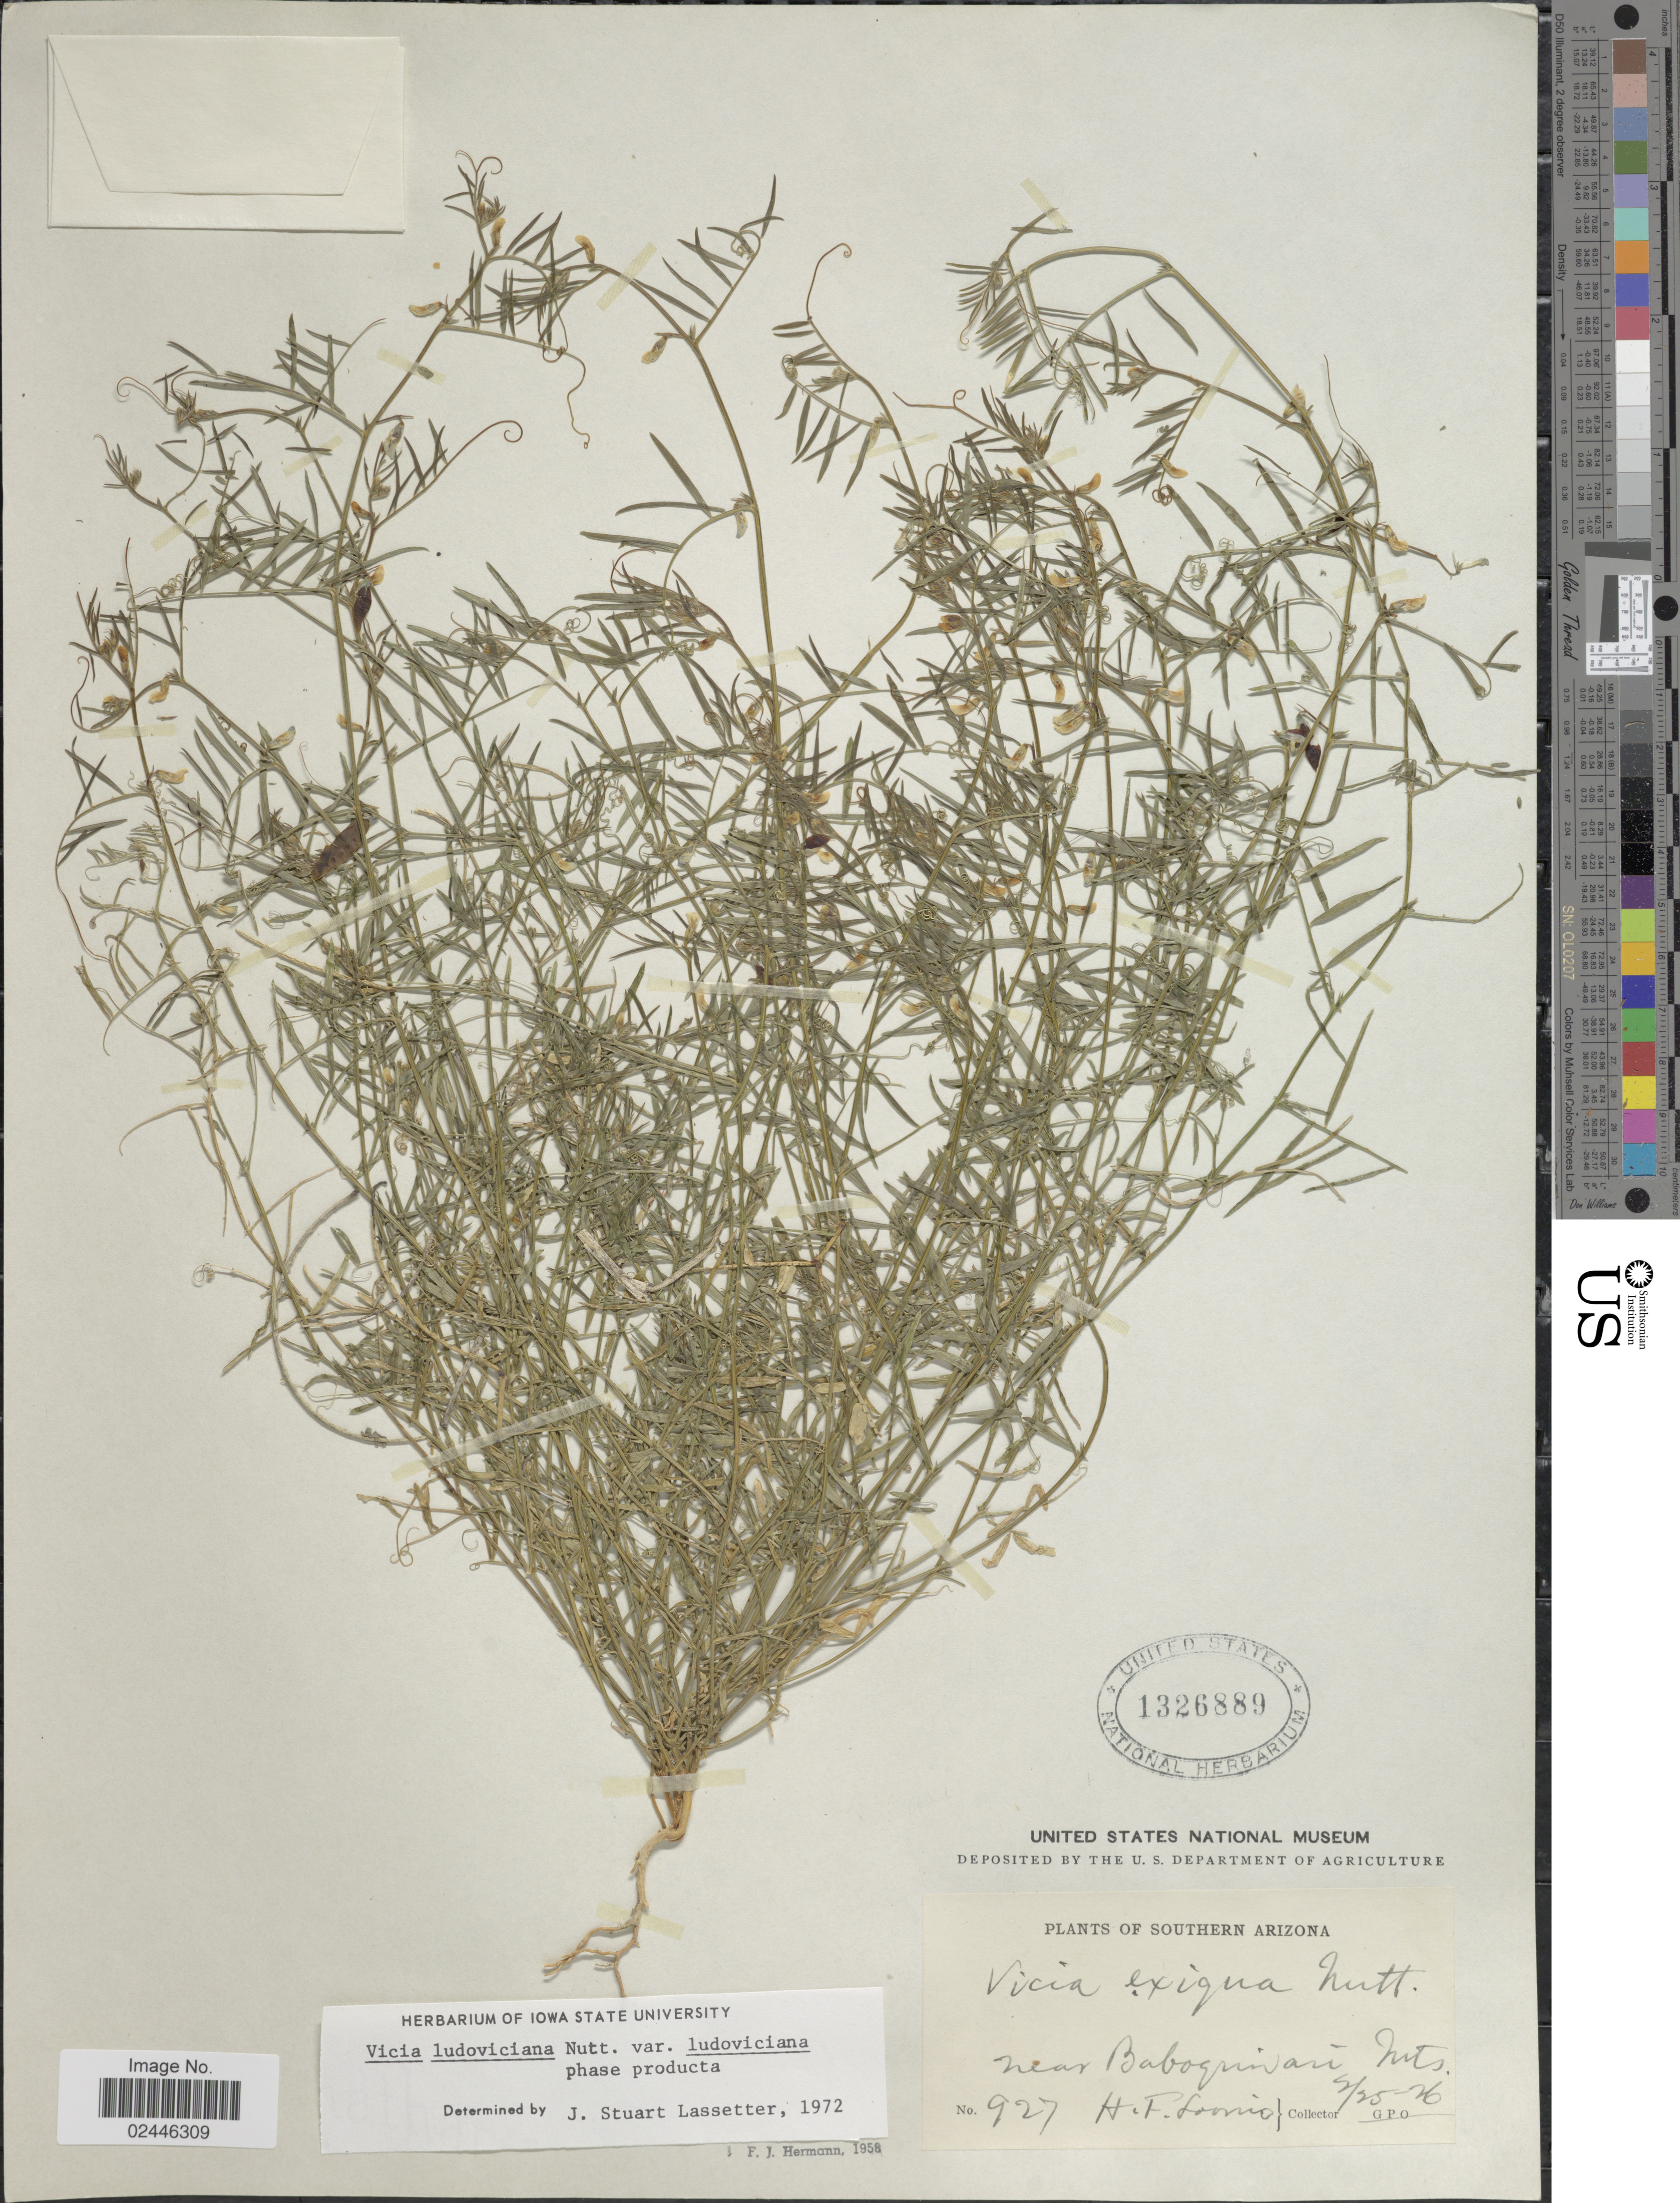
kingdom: Plantae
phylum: Tracheophyta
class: Magnoliopsida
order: Fabales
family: Fabaceae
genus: Vicia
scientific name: Vicia ludoviciana var. ludoviciana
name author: Nutt. ex Torr. & A. Gray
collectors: H. F. Loomis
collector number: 927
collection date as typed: Transcribed d/m/y: 25/2/26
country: United States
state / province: Arizona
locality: Southern Arizona, near Babquivari Mts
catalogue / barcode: US 1326889